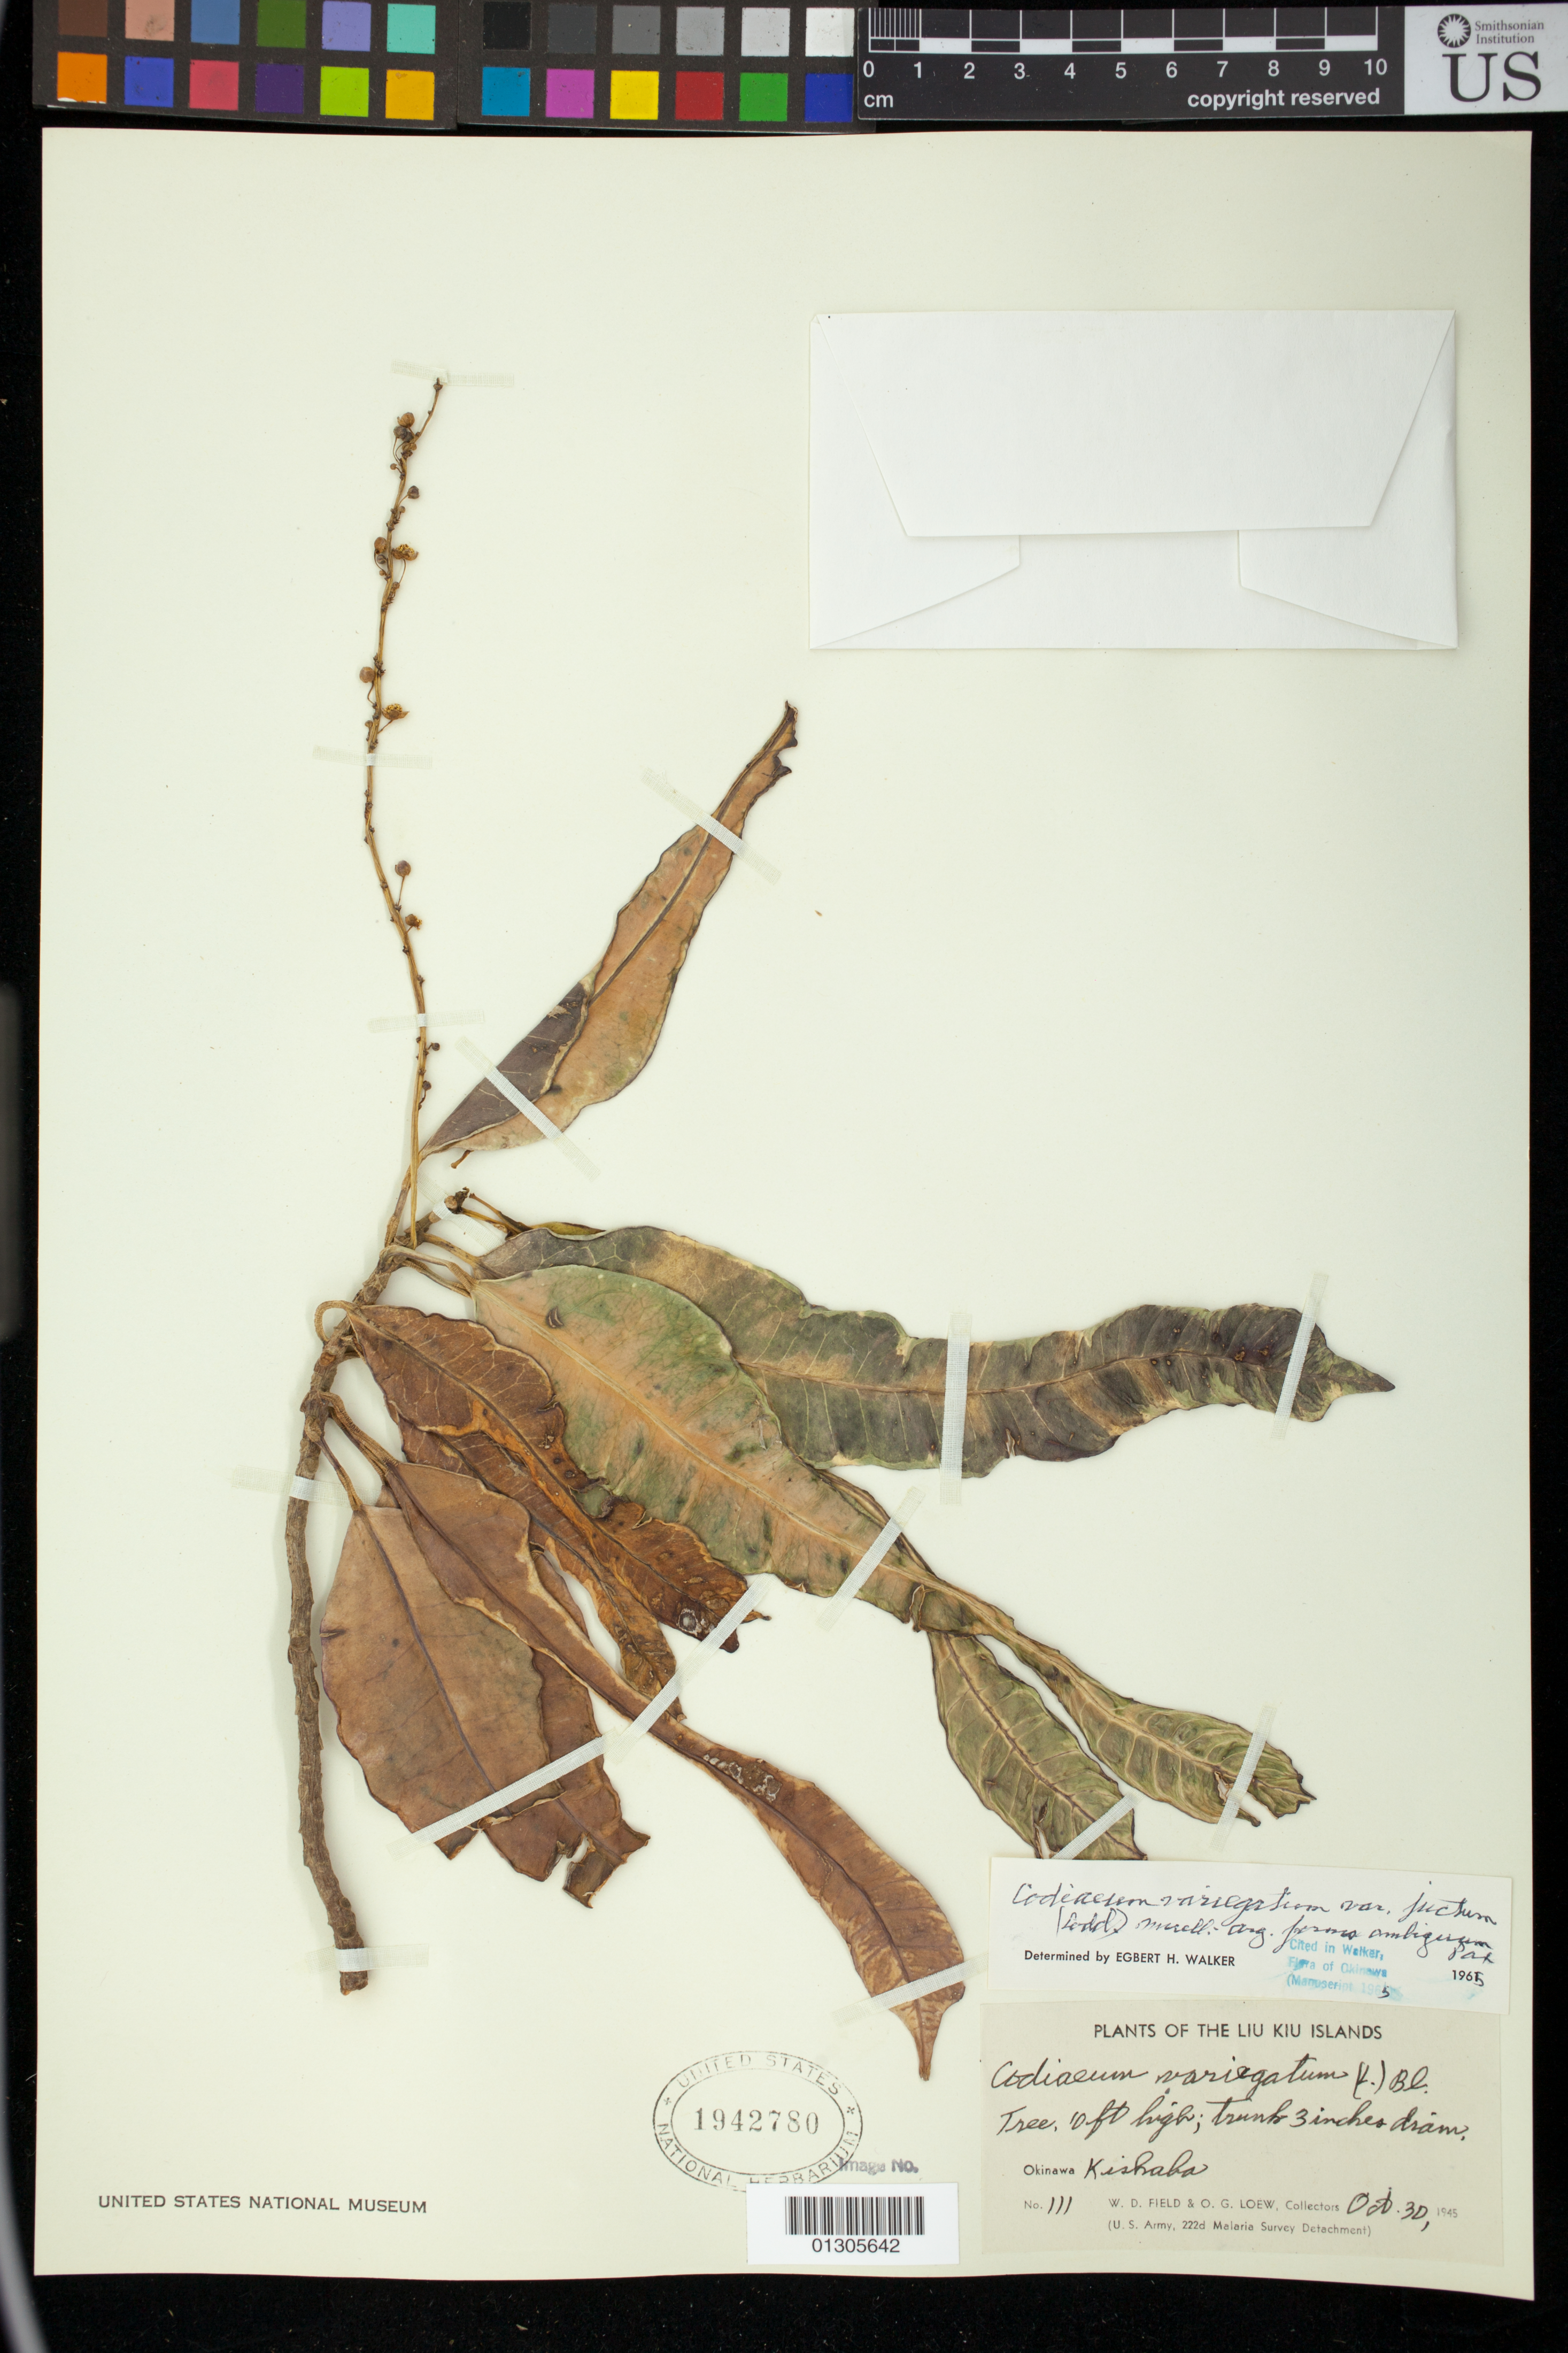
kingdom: Plantae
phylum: Tracheophyta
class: Magnoliopsida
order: Malpighiales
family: Euphorbiaceae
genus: Codiaeum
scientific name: Codiaeum variegatum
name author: (L.) Rumph. ex A. Juss.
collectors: W. D. Field & O. G. Loew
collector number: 111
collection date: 1945-10-30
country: Japan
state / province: Okinawa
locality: Kishaba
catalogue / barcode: US 1942780